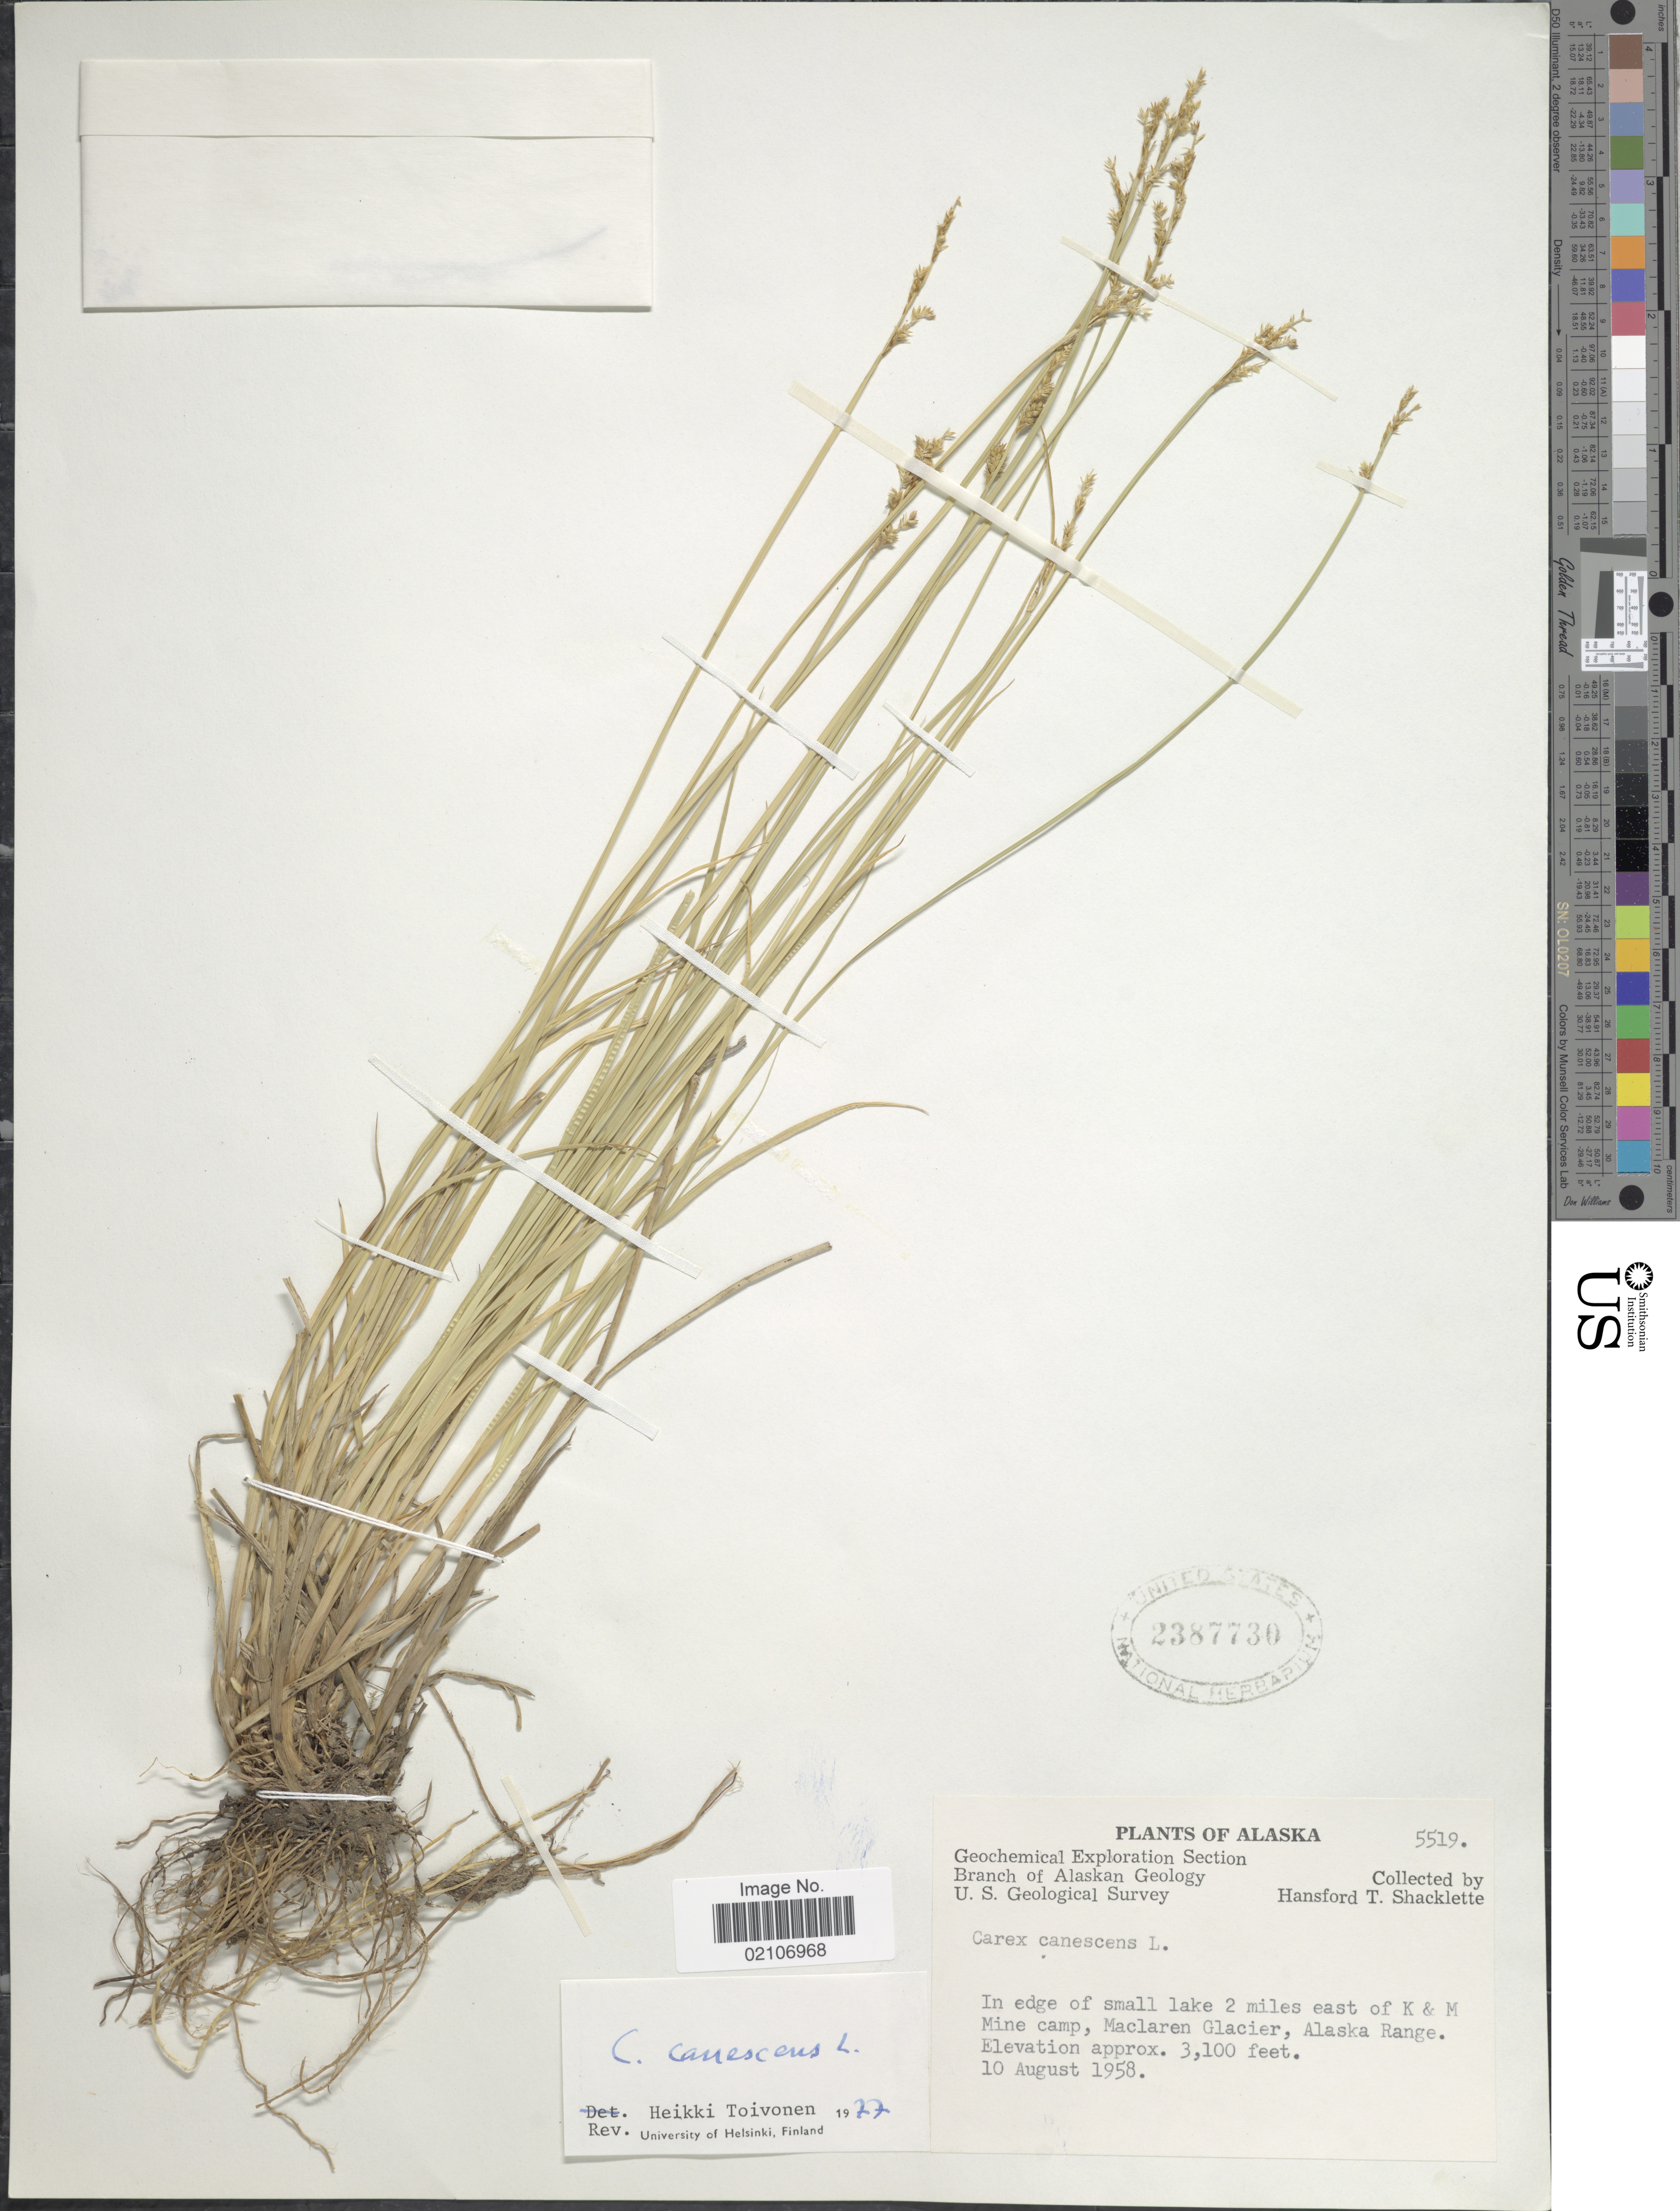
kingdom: Plantae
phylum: Tracheophyta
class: Liliopsida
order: Poales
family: Cyperaceae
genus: Carex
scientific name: Carex canescens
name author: L.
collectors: H. Shacklette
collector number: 5519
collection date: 1958-08-10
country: United States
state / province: Alaska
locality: Alaska. In edge of small lake 2 miles east of K & M Mine camp, Maclaren Glacier, Alaska Range.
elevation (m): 945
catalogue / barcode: US 2387730